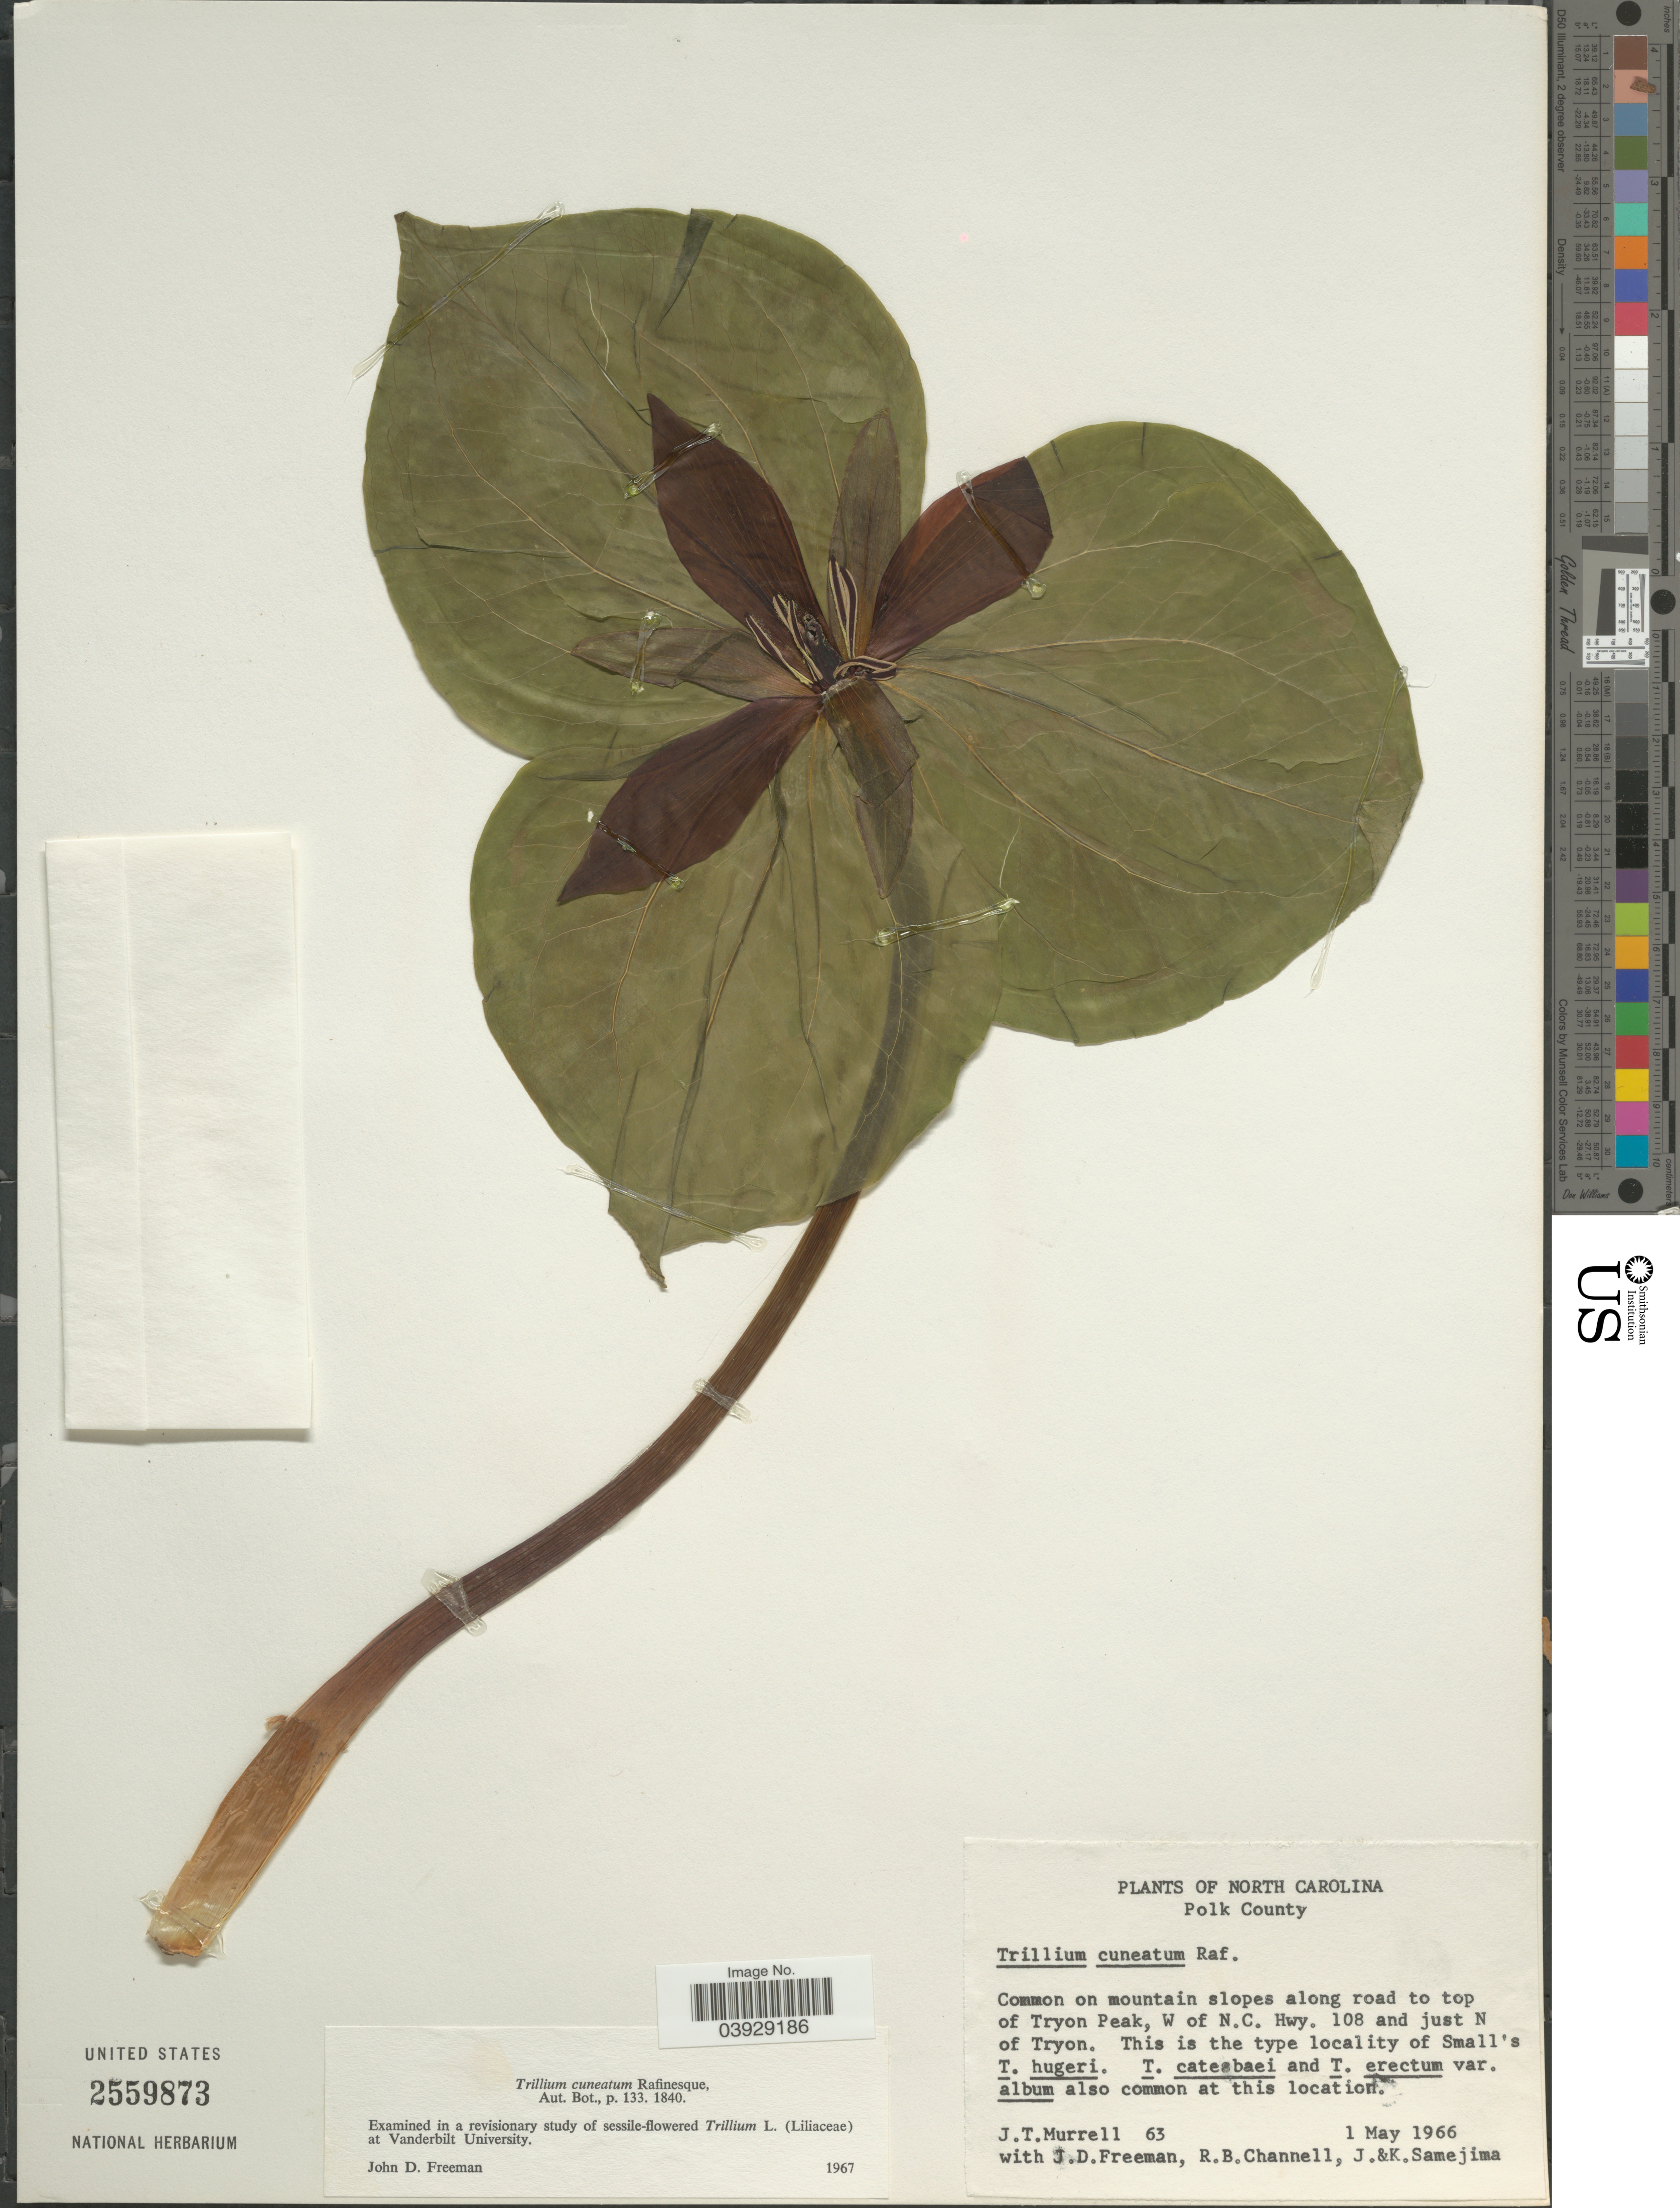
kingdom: Plantae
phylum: Tracheophyta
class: Liliopsida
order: Liliales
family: Melanthiaceae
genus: Trillium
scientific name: Trillium cuneatum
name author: Raf.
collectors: J. Murrell, J. Freeman, R. B. Channell, J. Samejima & K. Samejima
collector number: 63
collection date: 1966-05-01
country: United States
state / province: North Carolina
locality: Polk County. On mountain slopes along road to top of Tryon Peak, W of N.C. Hwy. 108 and just N of Tryon.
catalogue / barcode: US 2559873